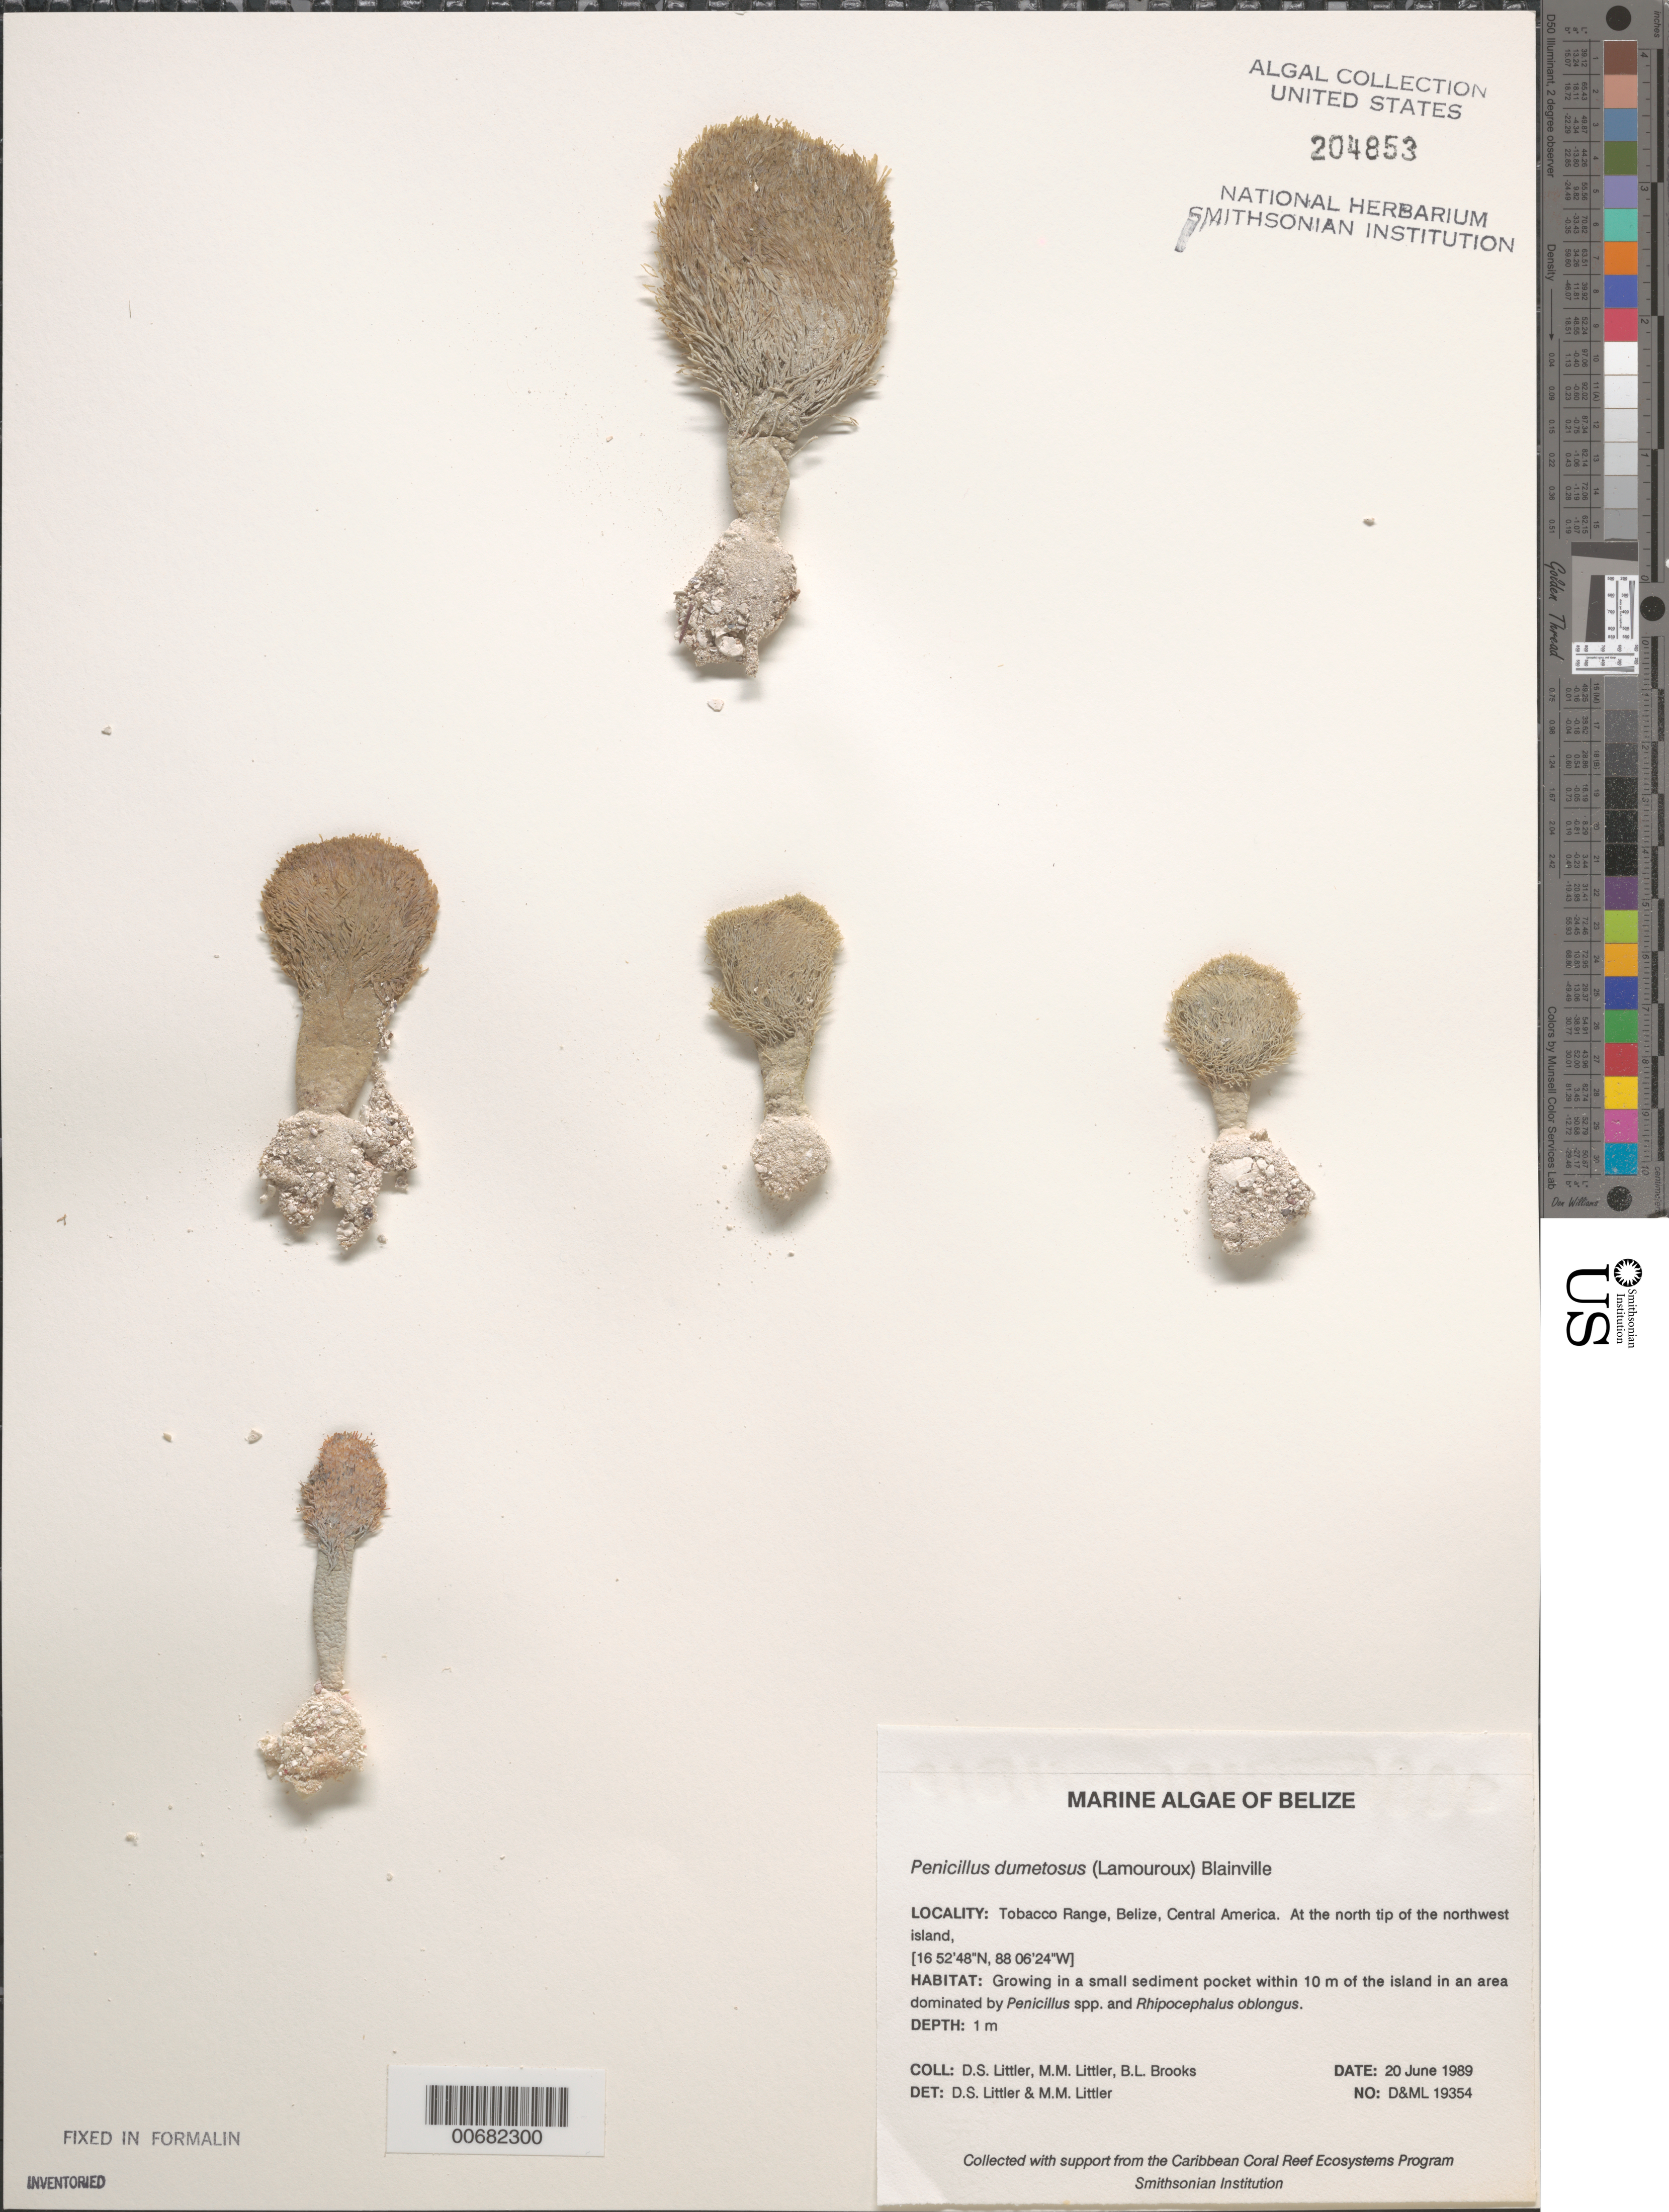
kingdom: Plantae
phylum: Chlorophyta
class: Ulvophyceae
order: Bryopsidales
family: Udoteaceae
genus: Penicillus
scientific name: Penicillus dumetosus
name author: (J.V.Lamouroux) Blainville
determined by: Littler, D. S.; Littler, M. M.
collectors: D. S. Littler, M. M. Littler & B. Brooks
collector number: D&ML 19354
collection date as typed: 20 Jun 1989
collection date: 1989-06-20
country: Belize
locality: Tobacco Range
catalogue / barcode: US 204853